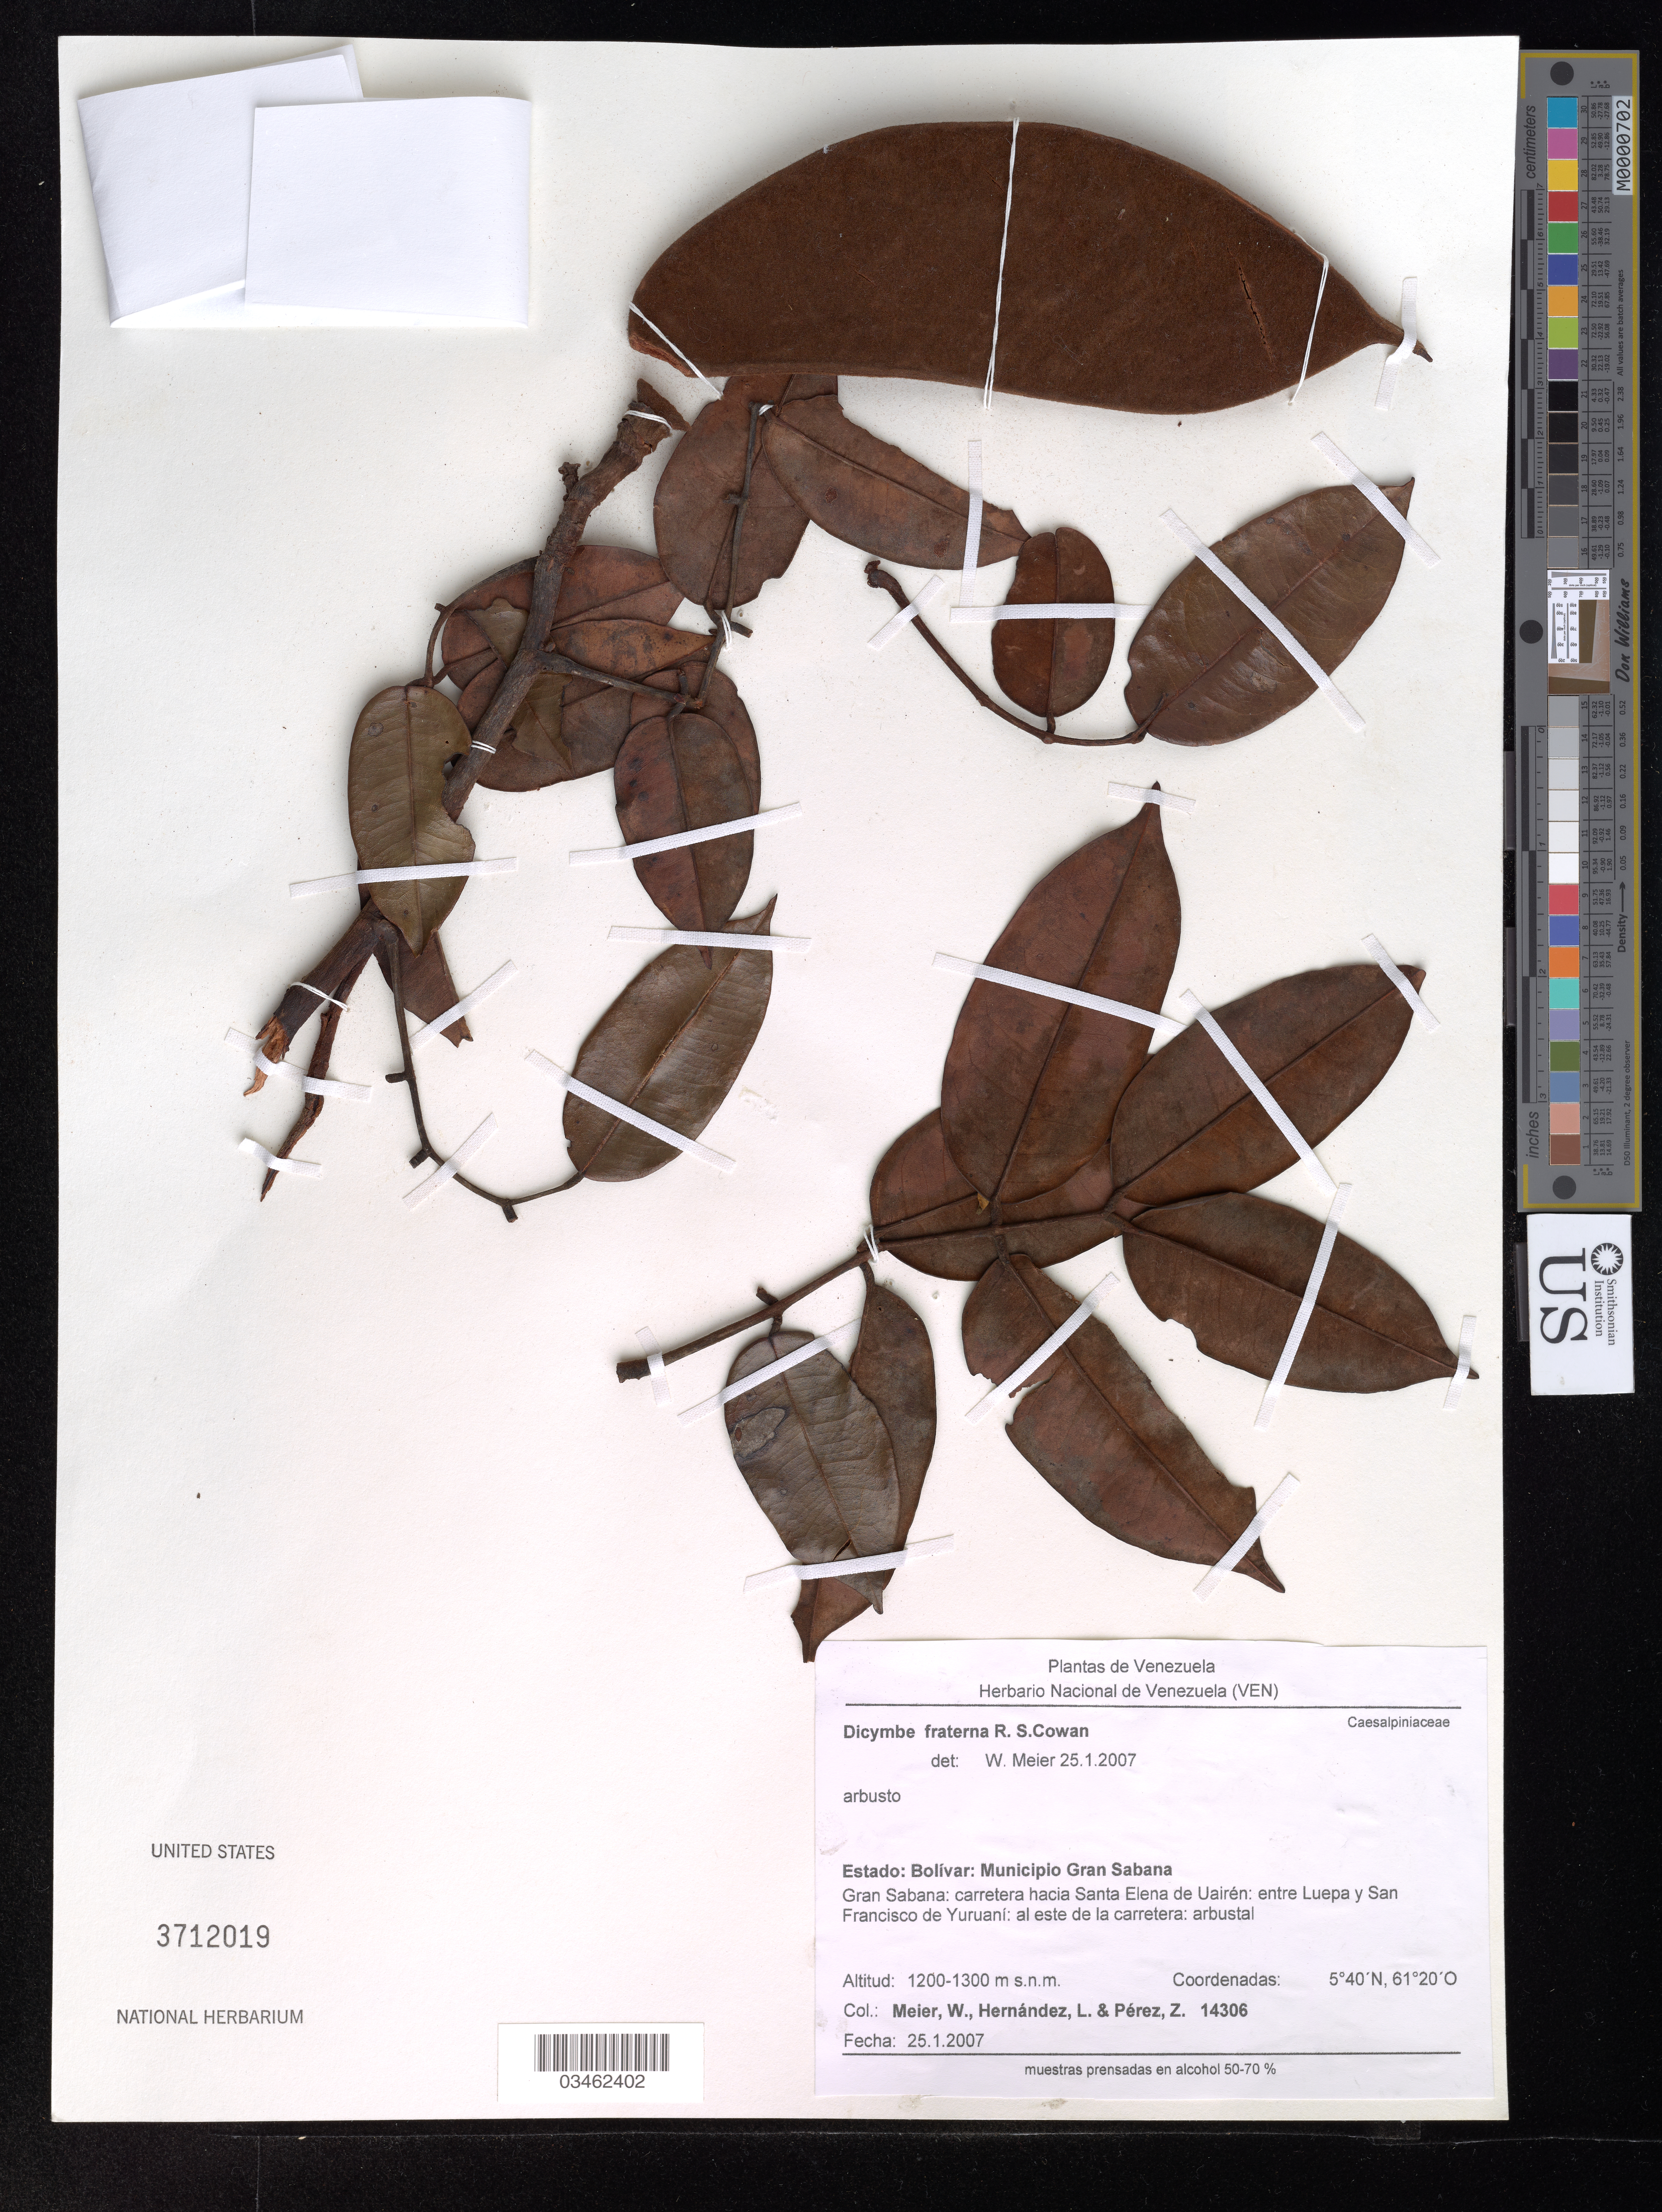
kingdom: Plantae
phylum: Tracheophyta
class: Magnoliopsida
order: Fabales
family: Fabaceae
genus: Dicymbe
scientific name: Dicymbe fraterna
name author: R.S. Cowan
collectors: W. Meier, L. Hernandez L & Z. Perez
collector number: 14306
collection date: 2007-01-25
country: Venezuela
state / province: Bolivar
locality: Municipio Gran Sabana. Gran Sabana: carretera hacia Santa Elena de Uairén: entre Luepa y San Francisco de Yuruaní: al este de la carretera: arbustal.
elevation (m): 1200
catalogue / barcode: US 3712019